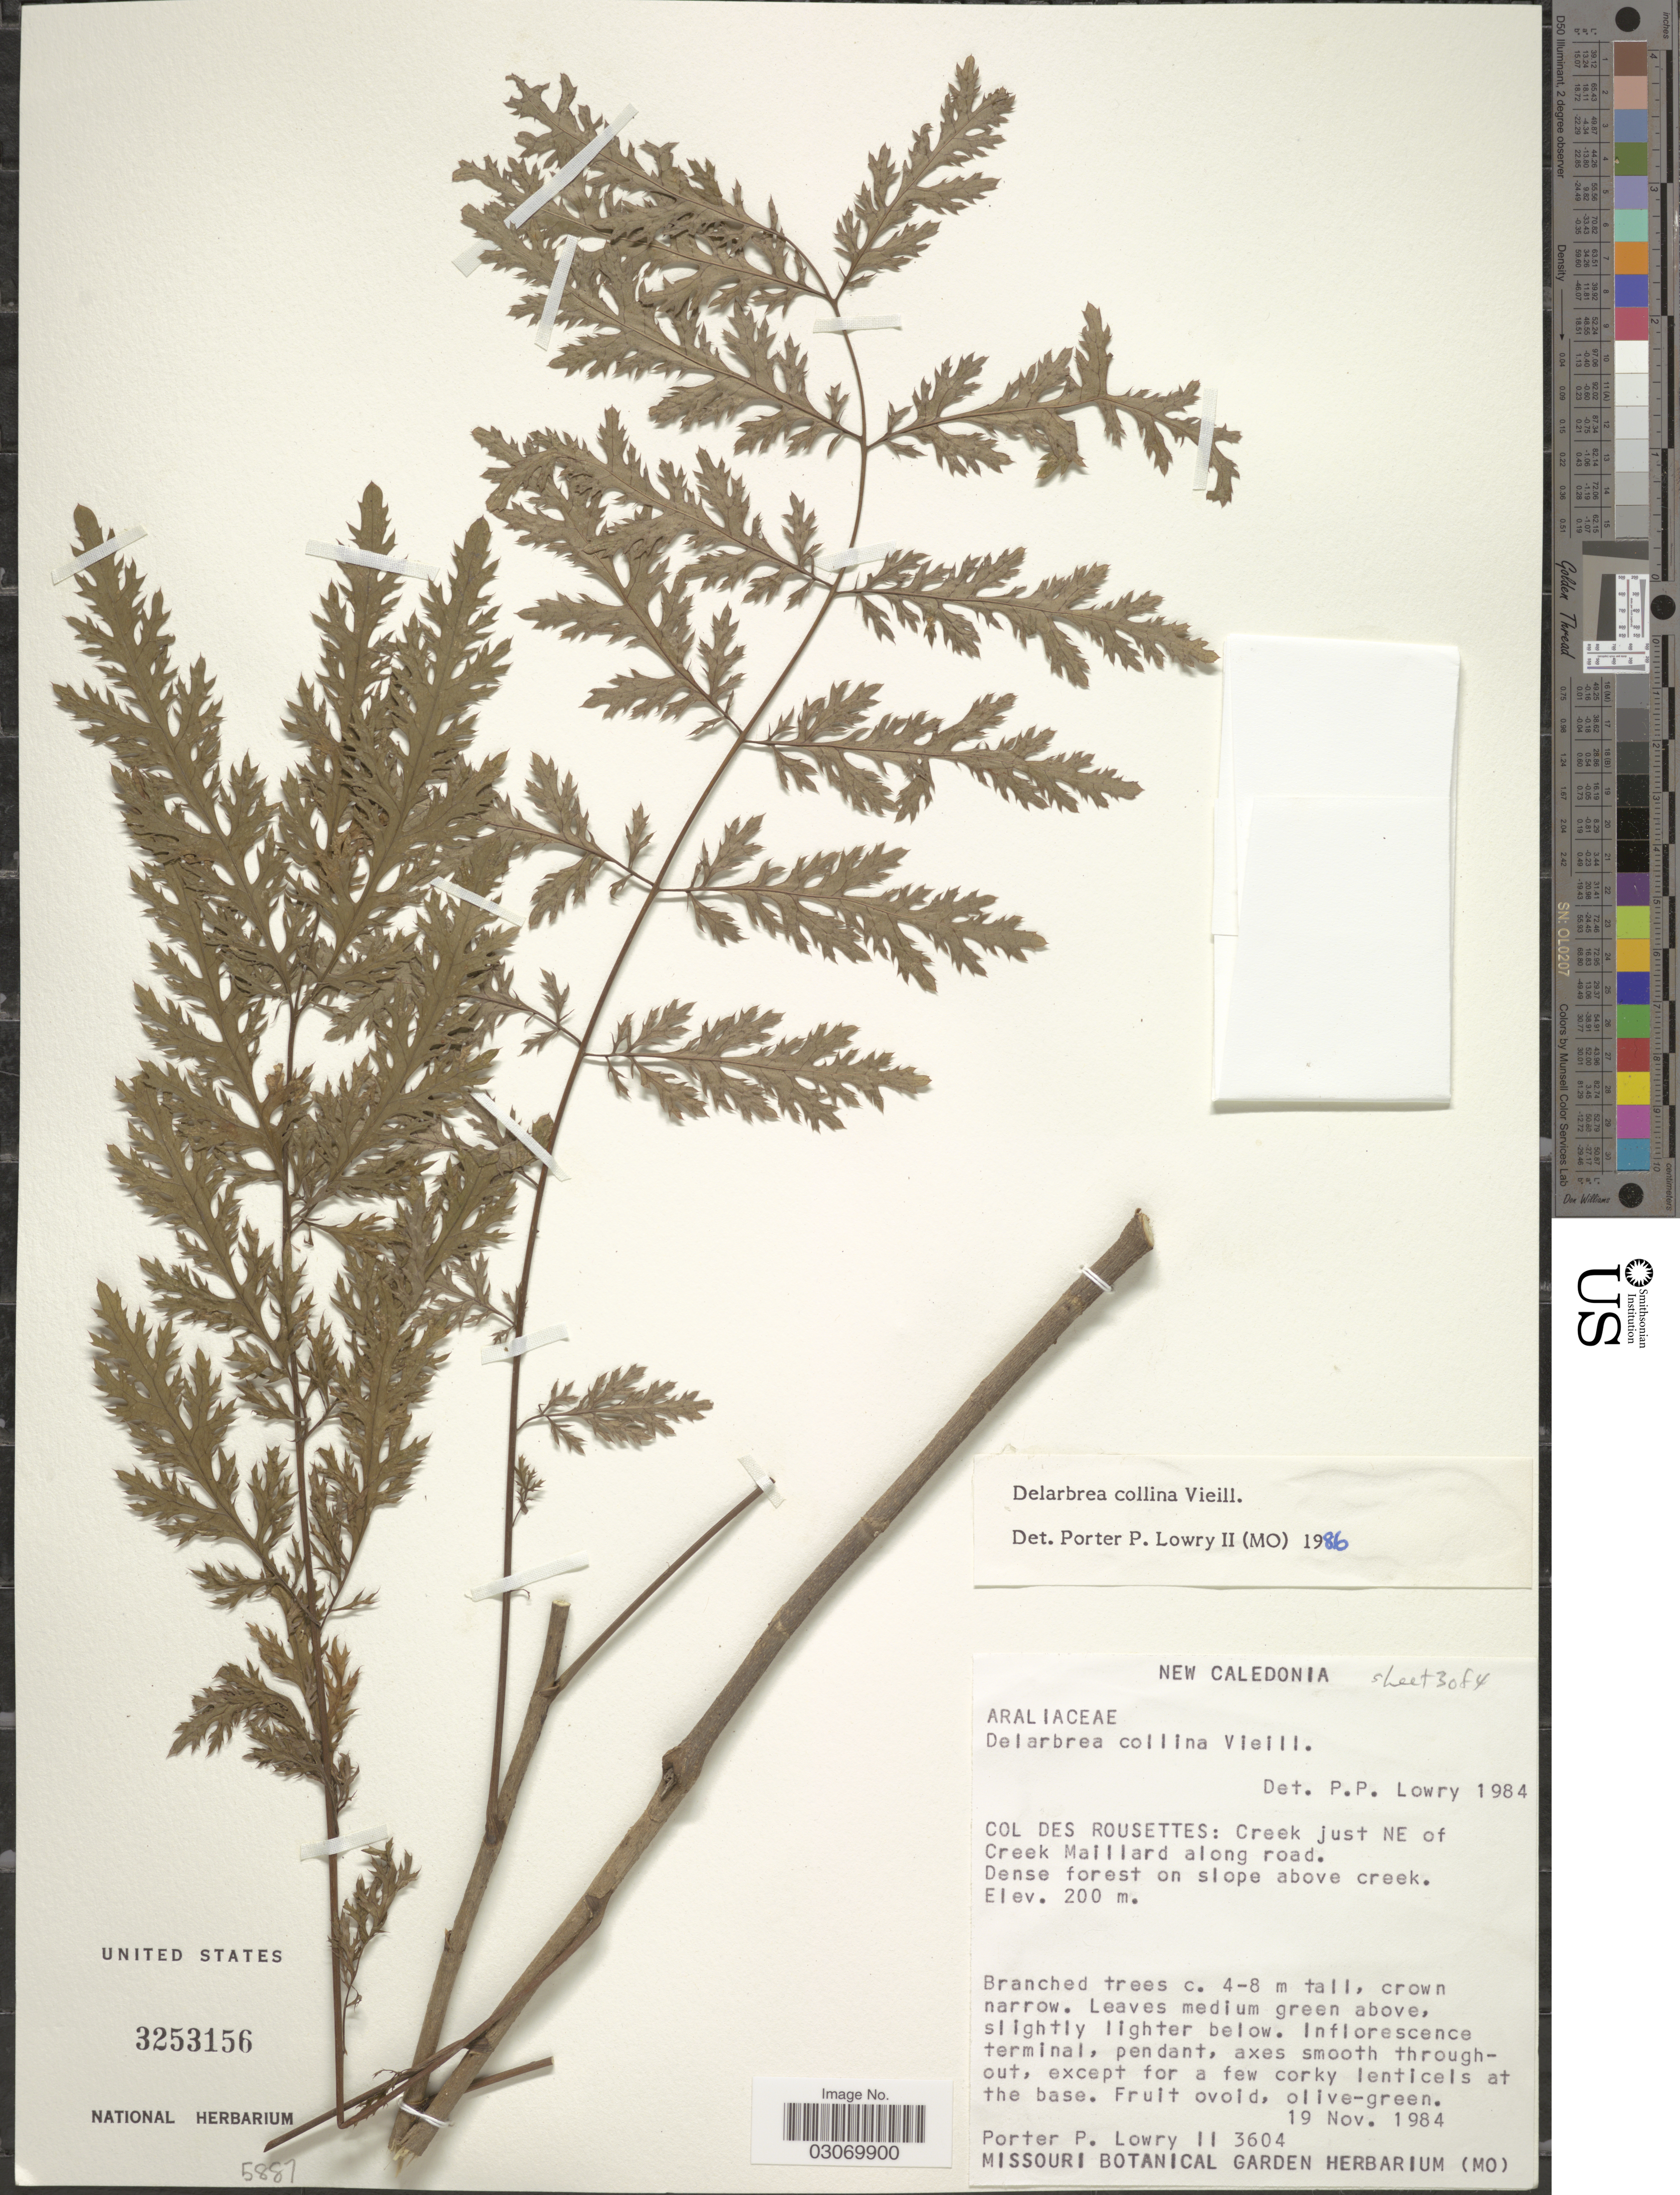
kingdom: Plantae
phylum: Tracheophyta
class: Magnoliopsida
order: Apiales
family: Myodocarpaceae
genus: Delarbrea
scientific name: Delarbrea collina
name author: Vieill.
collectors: P. P. Lowry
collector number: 3604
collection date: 1984-11-19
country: New Caledonia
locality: Col Des Rousettes: Creek just NE of Creek Maillard along road, Dense forest on slope above creek.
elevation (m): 200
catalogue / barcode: US 3253156